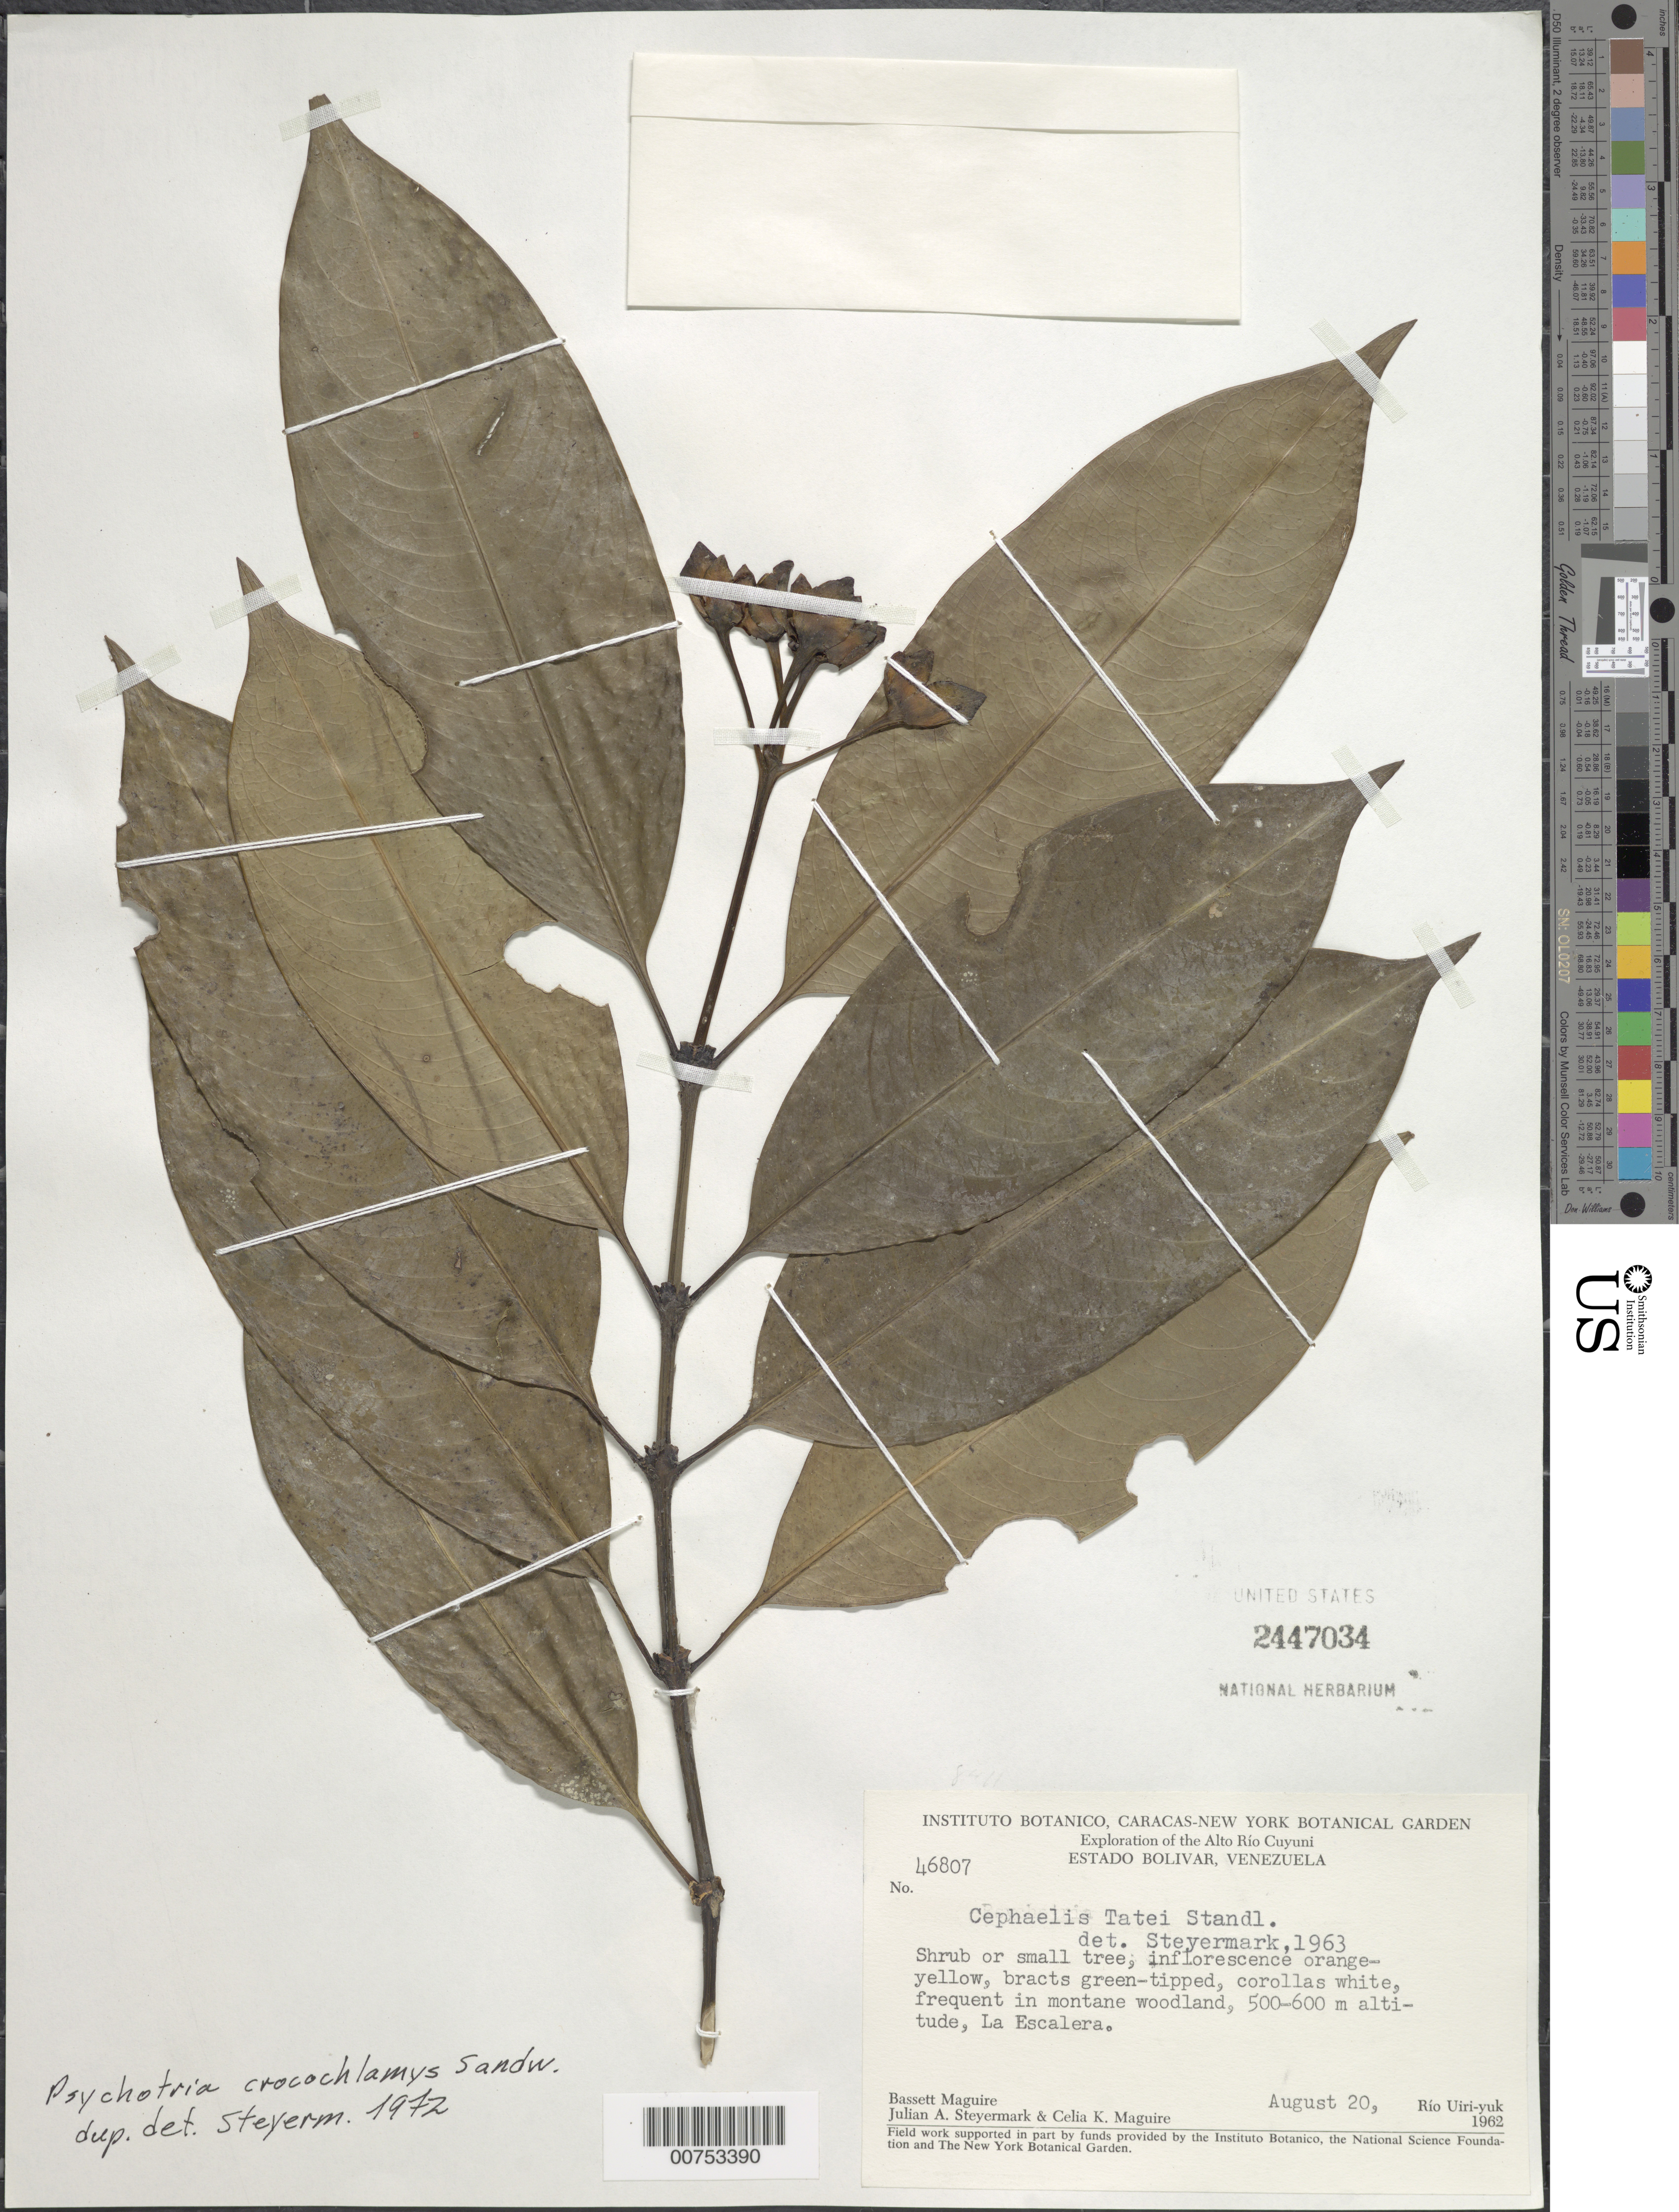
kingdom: Plantae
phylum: Tracheophyta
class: Magnoliopsida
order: Gentianales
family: Rubiaceae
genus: Psychotria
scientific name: Psychotria crocochlamys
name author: Sandwith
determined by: Steyermark, Julian A., (VEN)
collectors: B. Maguire, C. K. Maguire & J. Steyermark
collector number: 46807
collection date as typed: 20-Aug-62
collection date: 1962-08-20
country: Venezuela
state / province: Bolívar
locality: Alto Río Cuyuni, Río Uiri-yuk, La Escalera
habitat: Montane woodland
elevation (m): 500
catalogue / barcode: US 2447034